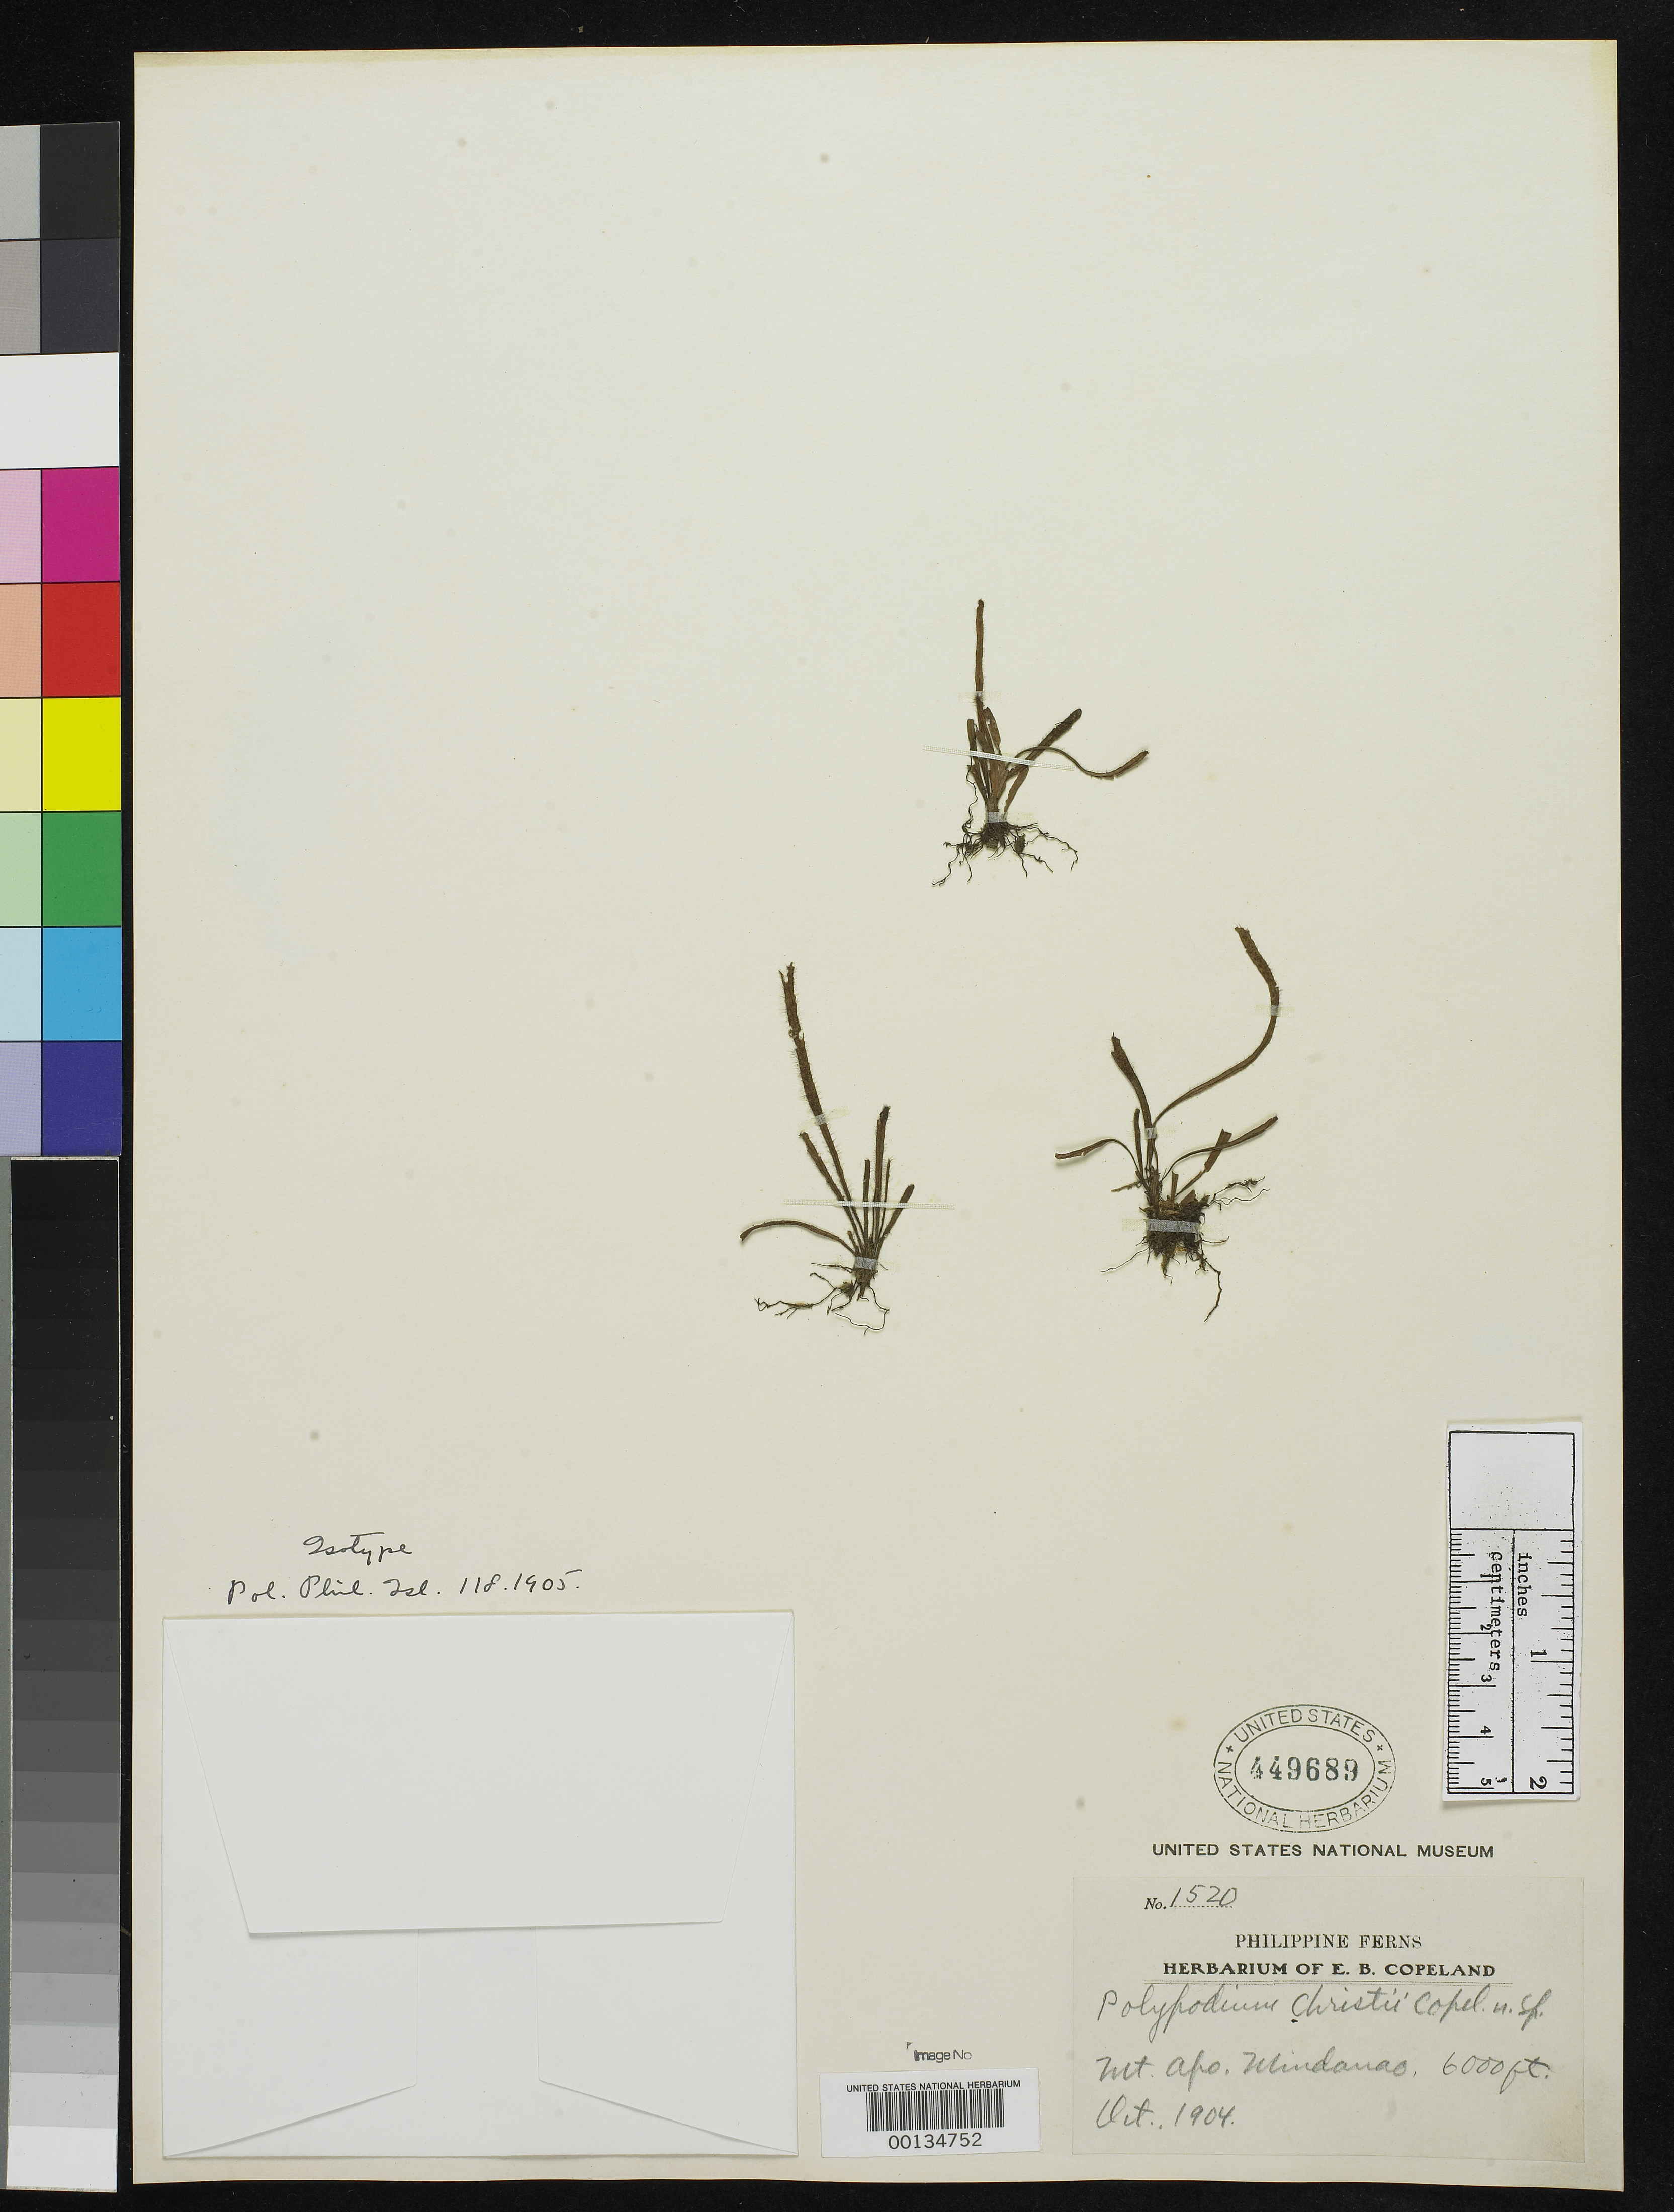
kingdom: Plantae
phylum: Tracheophyta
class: Polypodiopsida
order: Polypodiales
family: Polypodiaceae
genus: Polypodium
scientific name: Polypodium christii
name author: Copel.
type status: Type Collection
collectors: E. B. Copeland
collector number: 1520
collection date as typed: Oct 1904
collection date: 1904-10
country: Philippines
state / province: Davao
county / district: Davao del Sur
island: Mindanao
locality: Mt. Apo.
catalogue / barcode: US 449689